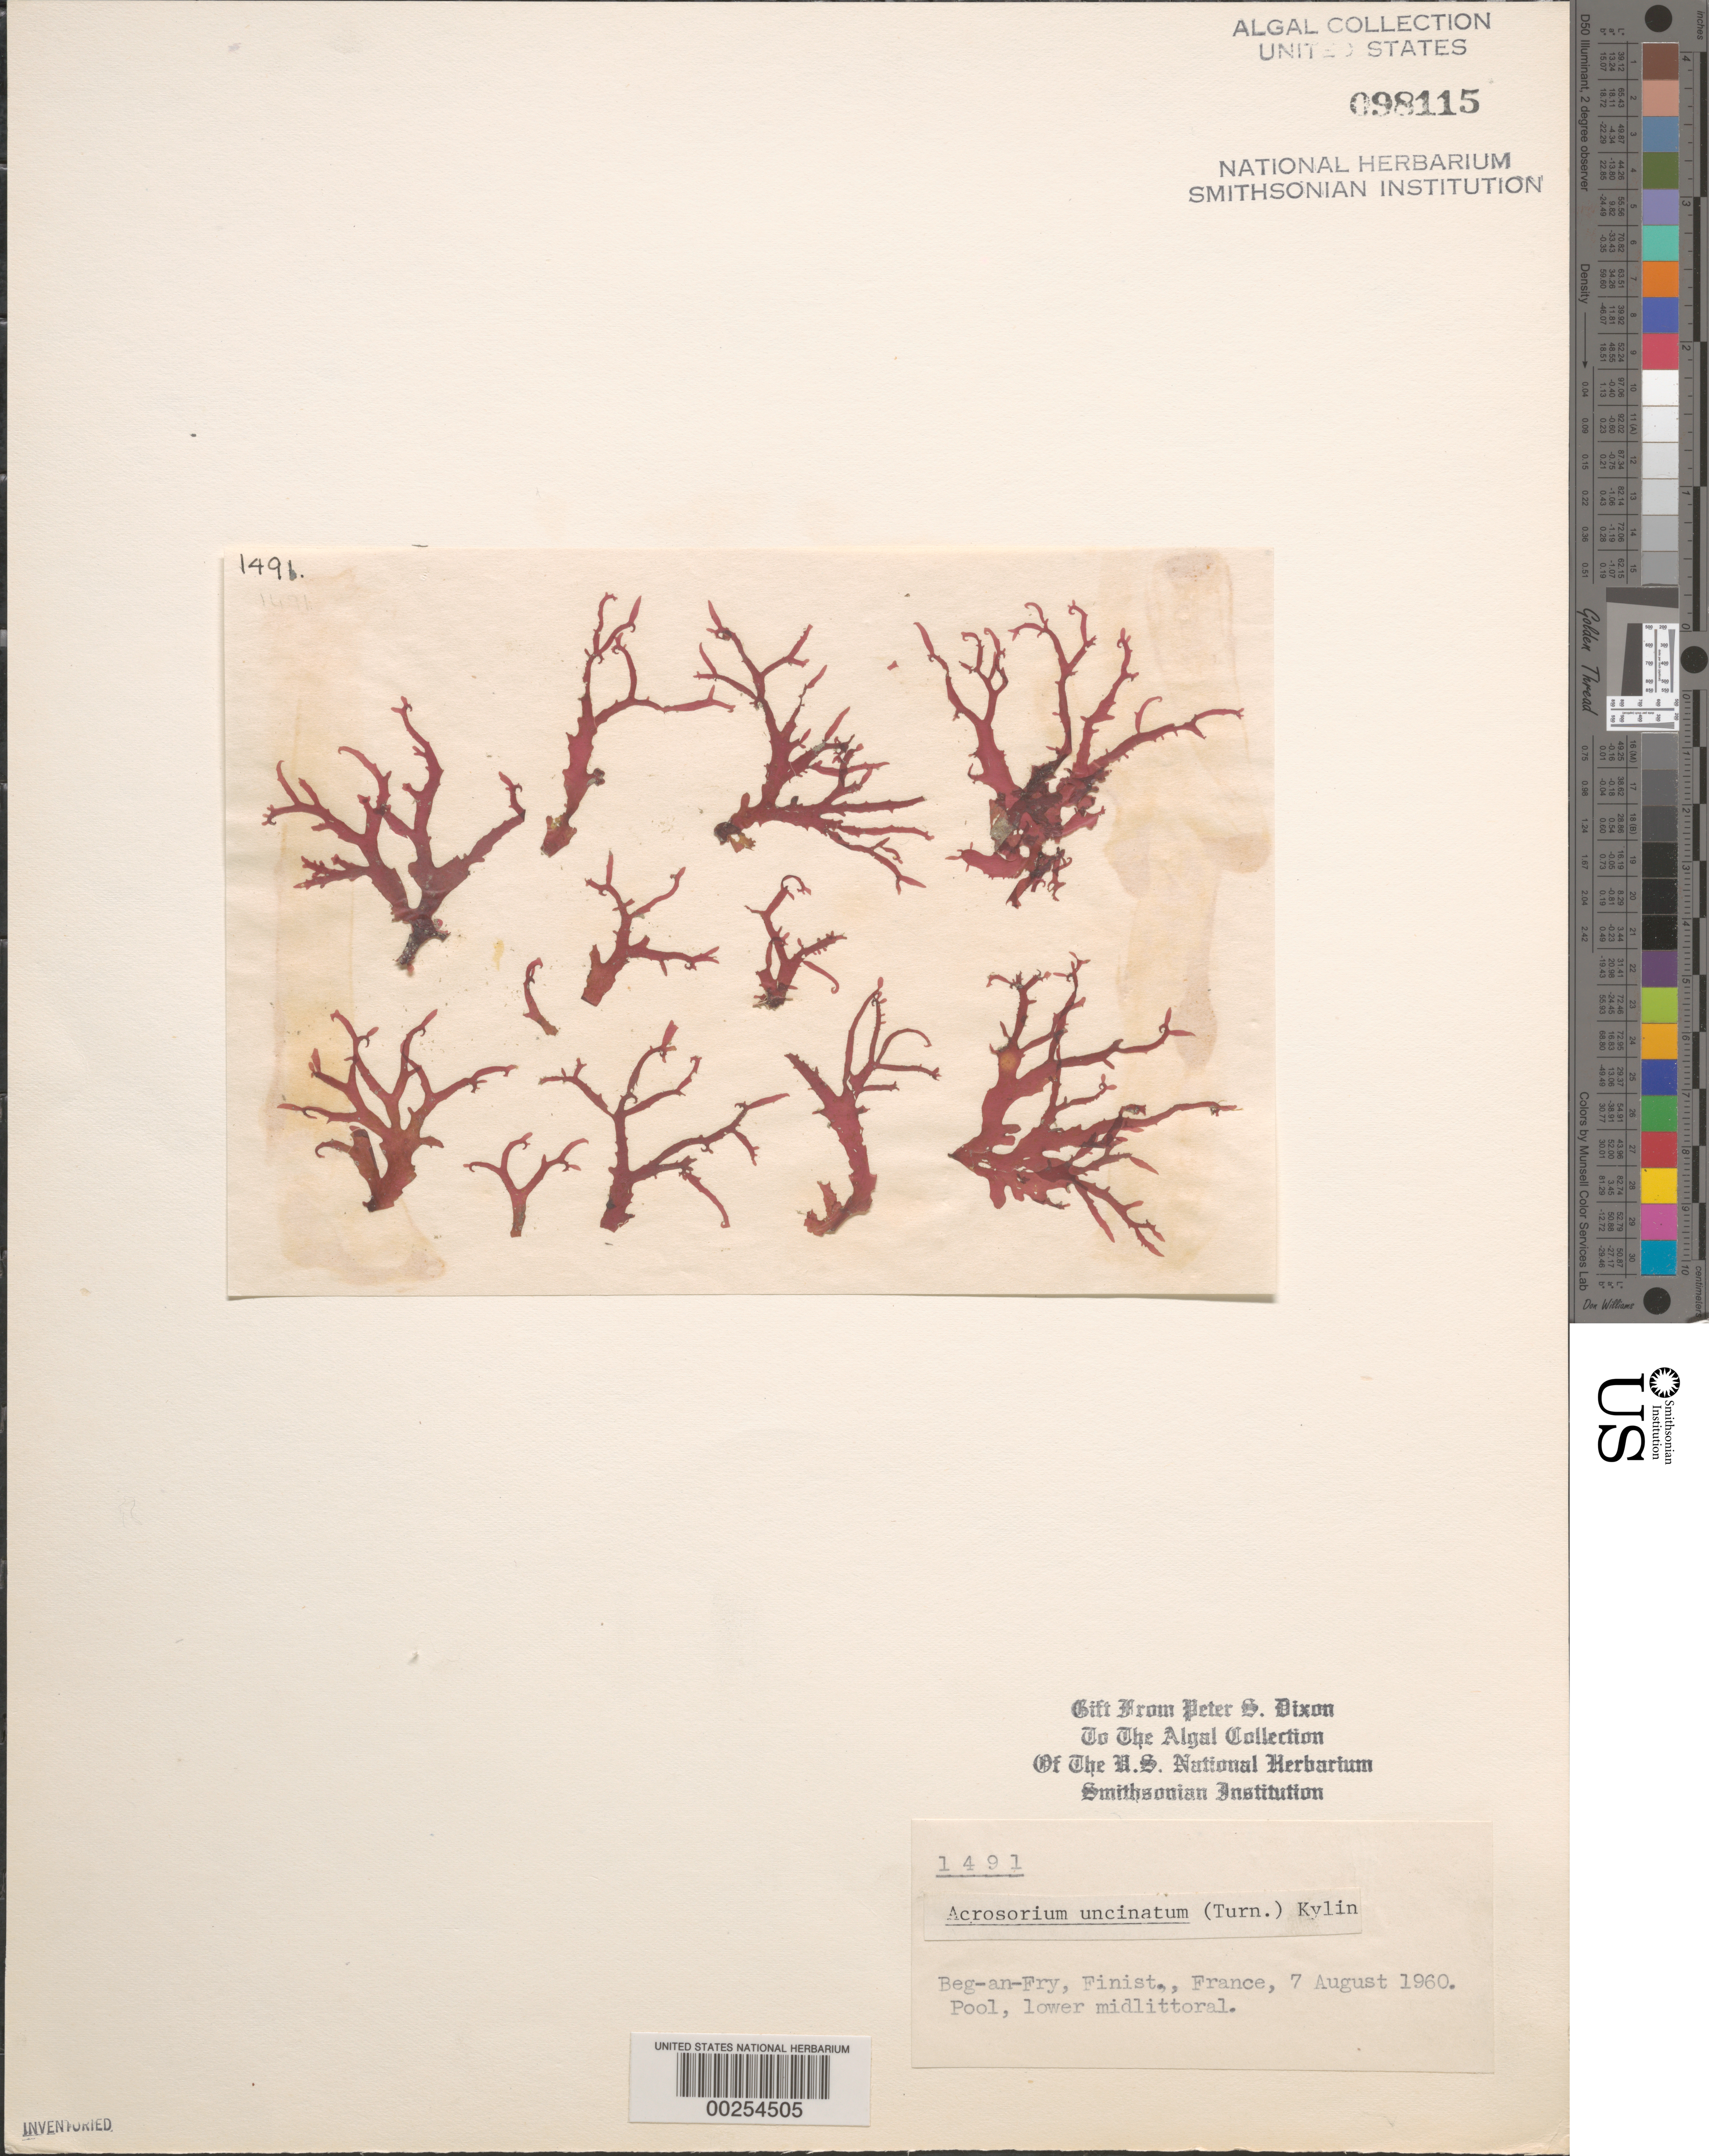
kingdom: Plantae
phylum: Rhodophyta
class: Florideophyceae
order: Ceramiales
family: Delesseriaceae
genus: Cryptopleura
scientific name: Cryptopleura ramosa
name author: (Huds.) L.M. Newton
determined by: Algae name updating Project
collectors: P. S. Dixon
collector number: PSD 1491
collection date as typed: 07 Aug 1960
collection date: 1960-08-07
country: France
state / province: Bretagne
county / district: Finistère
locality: Beg-an-Fry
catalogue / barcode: US 98115